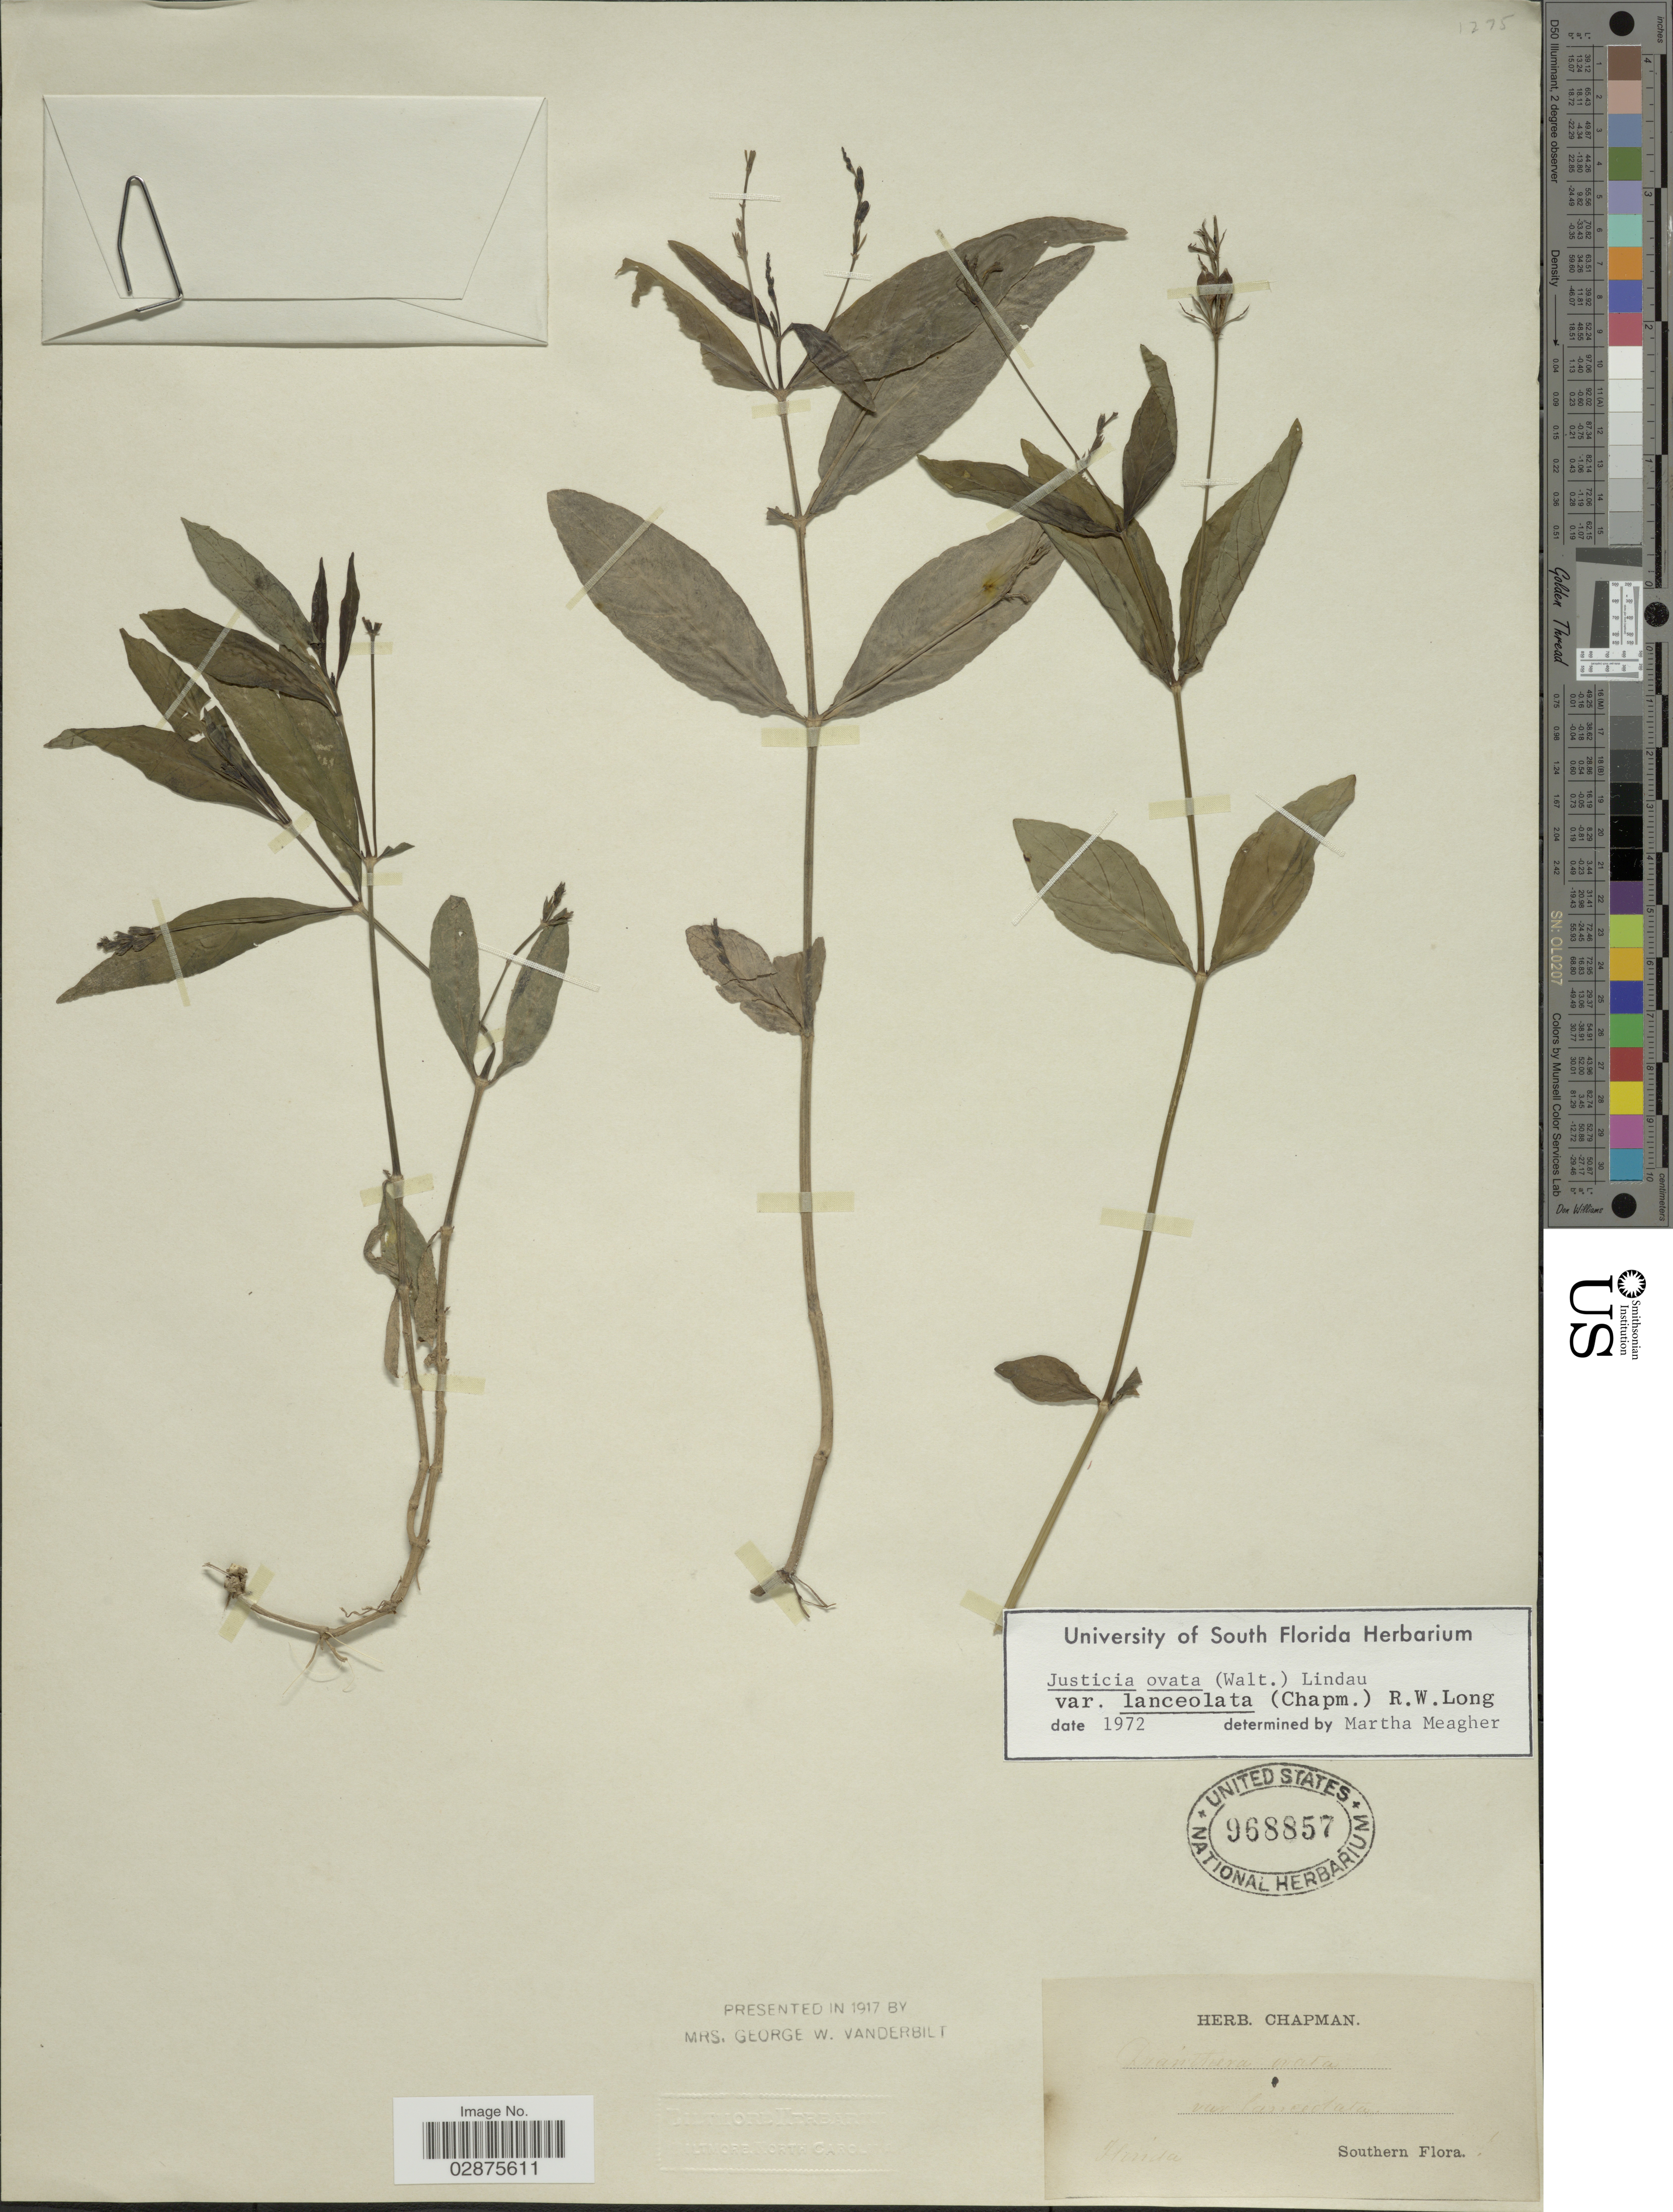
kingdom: Plantae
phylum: Tracheophyta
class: Magnoliopsida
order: Lamiales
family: Acanthaceae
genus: Justicia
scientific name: Justicia lanceolata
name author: (Chapm.) Small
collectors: ex herb. Chapman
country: United States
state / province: Florida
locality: Southern.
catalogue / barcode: US 968857